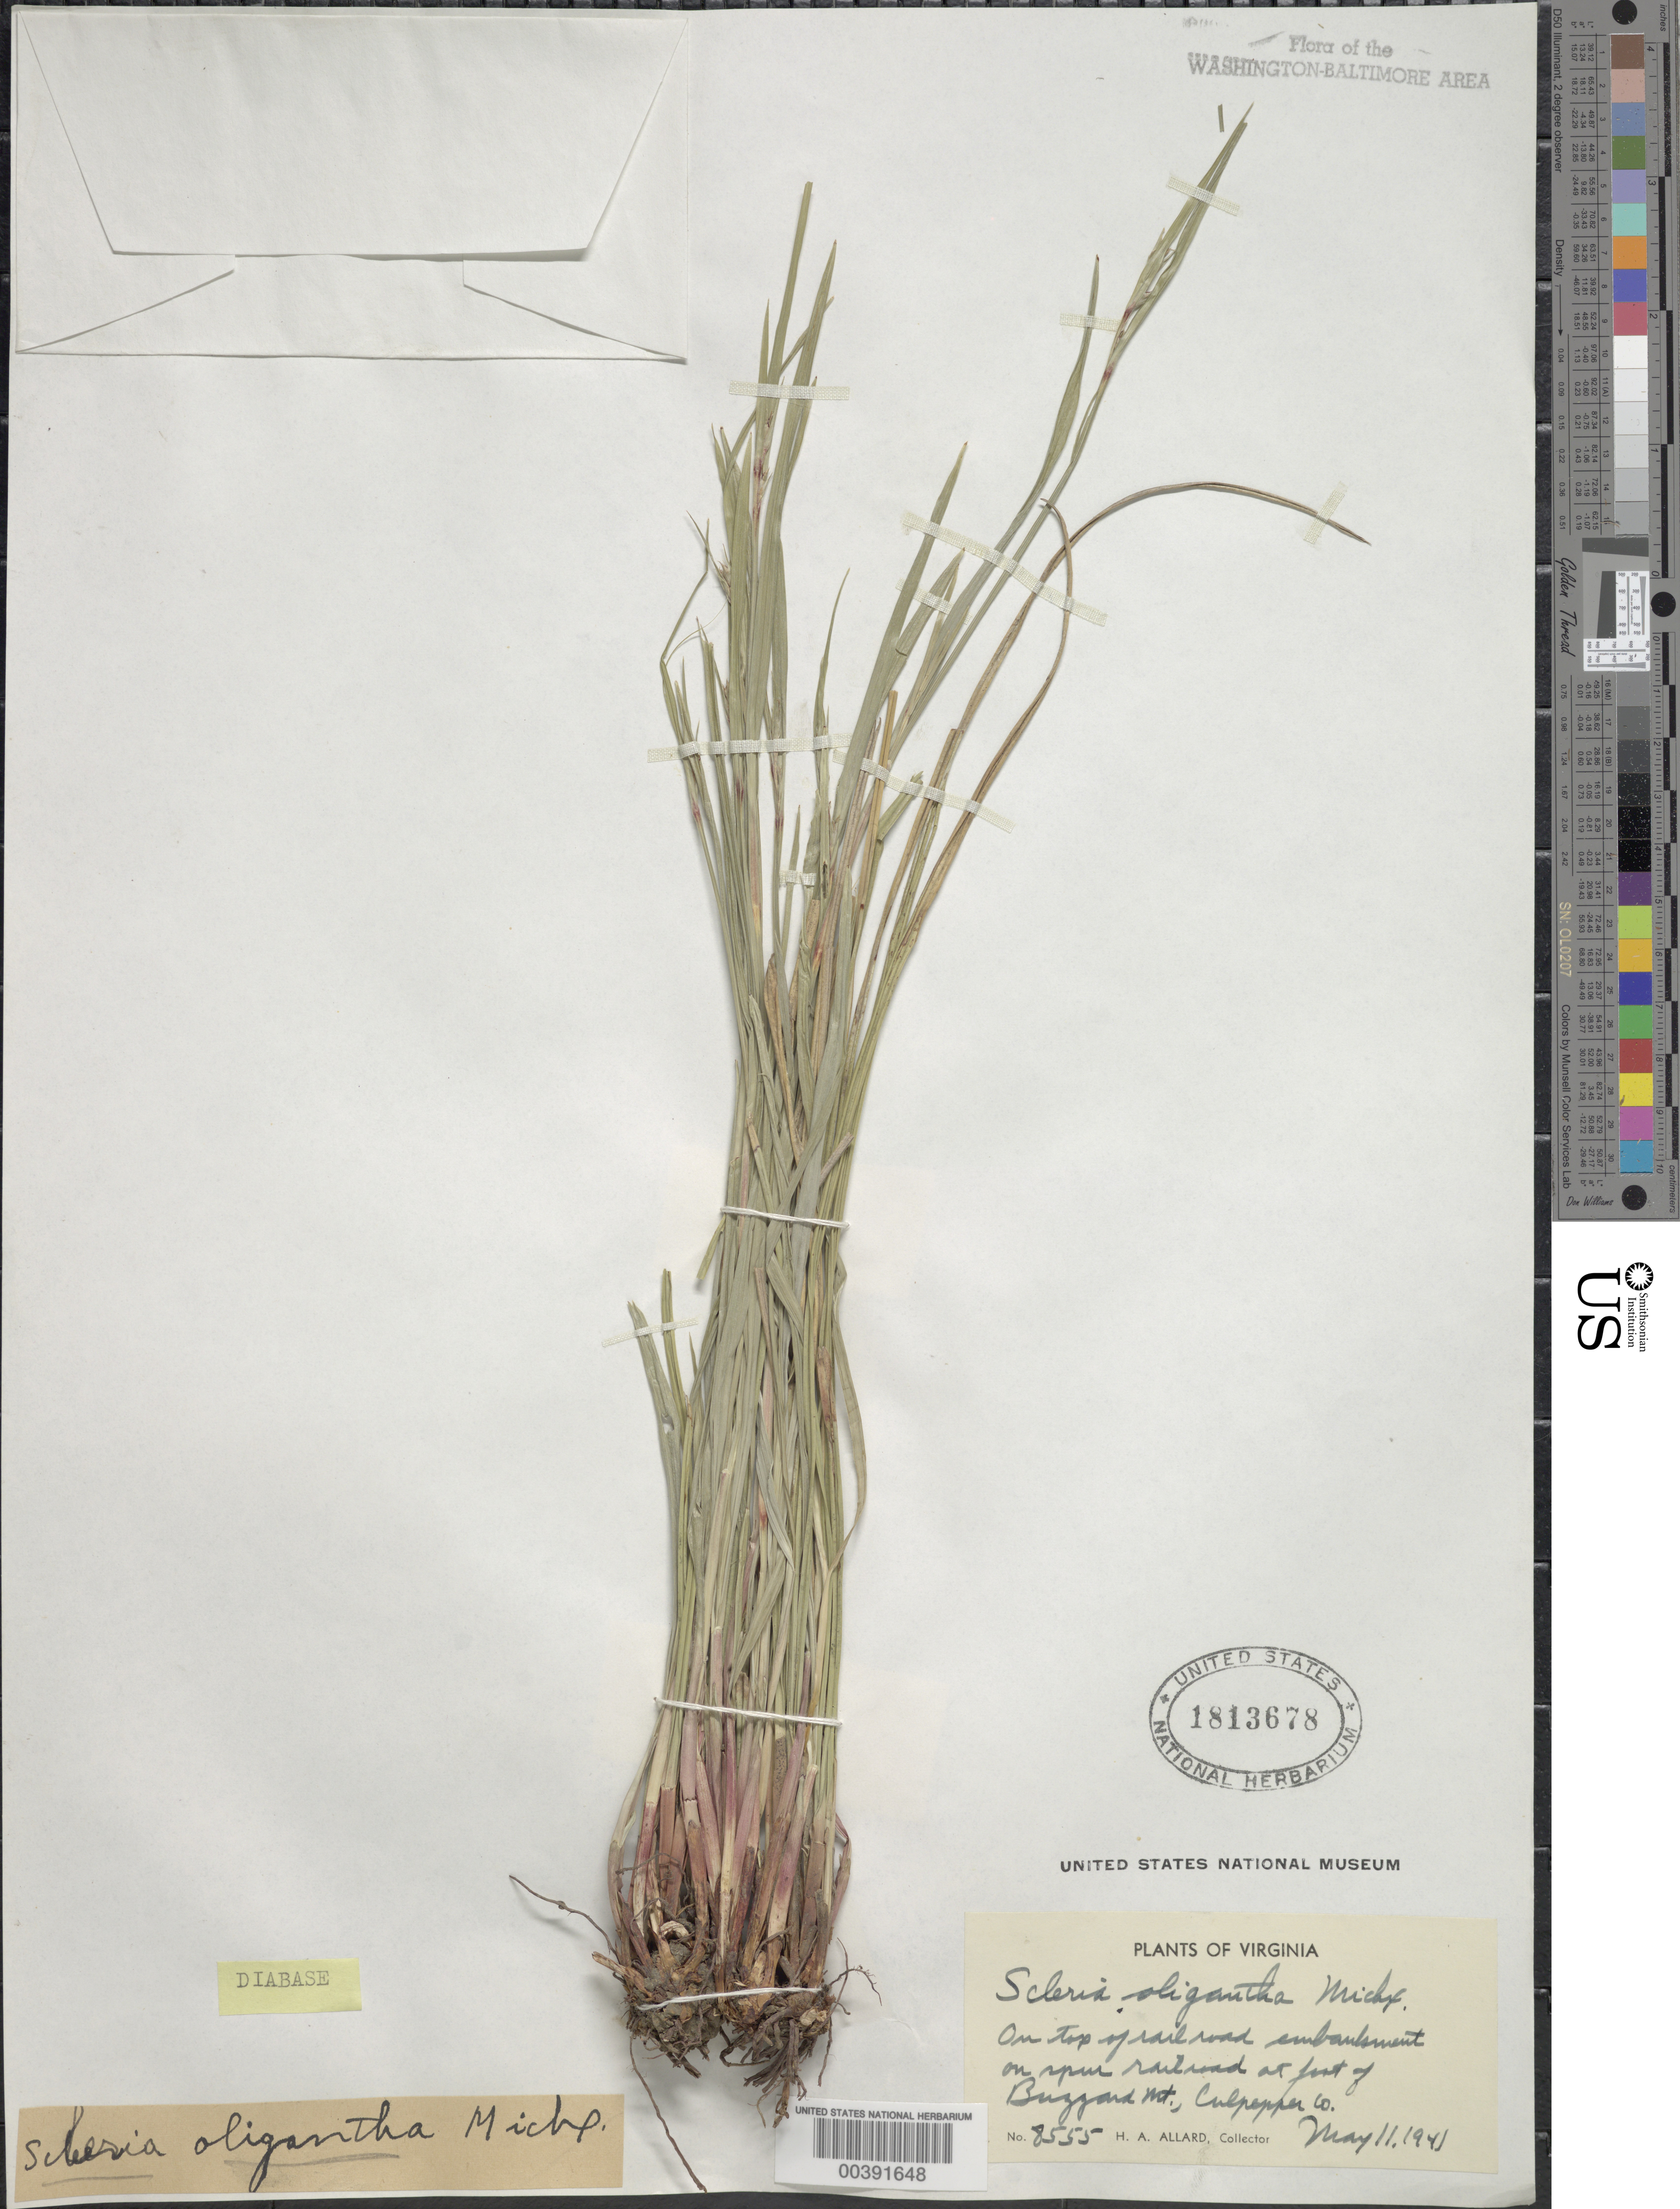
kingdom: Plantae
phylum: Tracheophyta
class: Liliopsida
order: Poales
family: Cyperaceae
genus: Scleria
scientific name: Scleria oligantha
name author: Michx.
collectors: H. A. Allard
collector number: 8555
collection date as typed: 11 May 1941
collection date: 1941-05-11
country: United States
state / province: Virginia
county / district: Culpeper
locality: Railroad, foot of Buzzard Mountain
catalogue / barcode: US 1813678